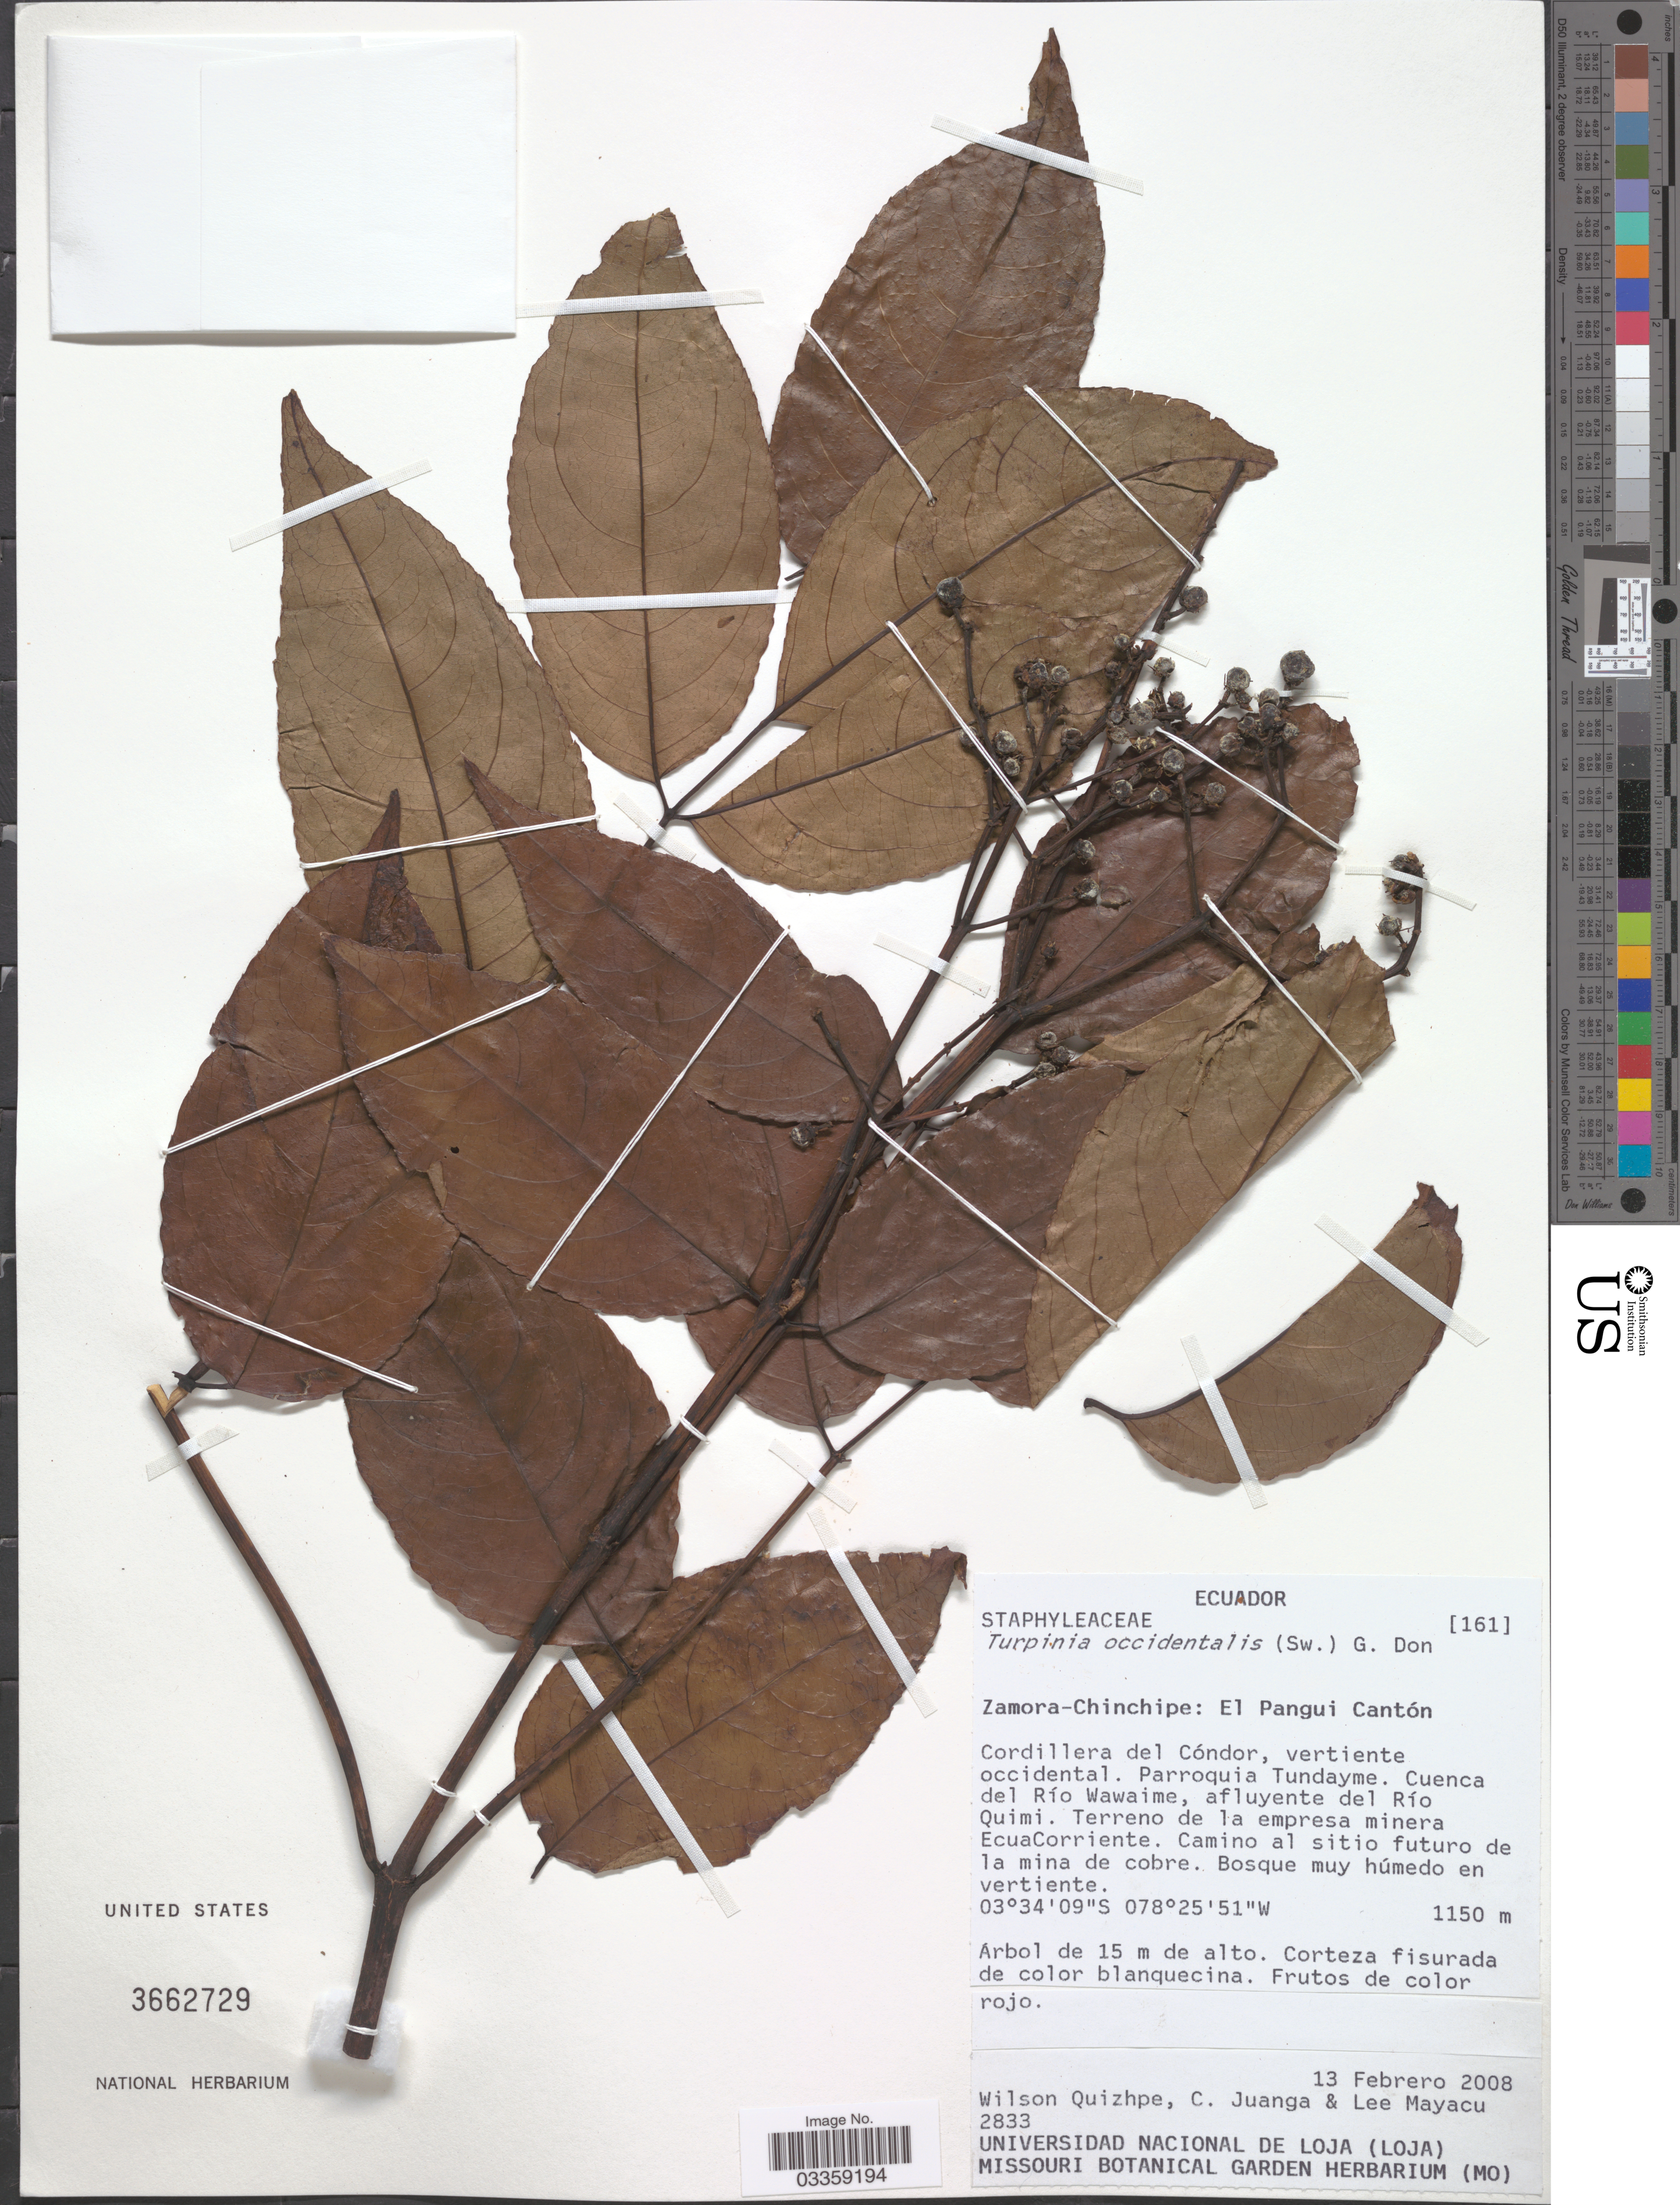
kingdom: Plantae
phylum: Tracheophyta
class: Magnoliopsida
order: Crossosomatales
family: Staphyleaceae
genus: Turpinia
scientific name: Turpinia occidentalis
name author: (Sw.) G. Don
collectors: W. Quizhpe, C. Juanga & Mayacu Lee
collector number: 2833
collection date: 2008-02-13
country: Ecuador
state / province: Zamora-Chinchipe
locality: El Pangui Cantón, Cordillera del Cóndor, vertiente occidental. Parroquia Tundayme. Cuenca del Río Wawaime, afluyente del Río Quimi. Terreno de la empresa minera EcuaCorriente.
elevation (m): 1150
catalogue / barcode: US 3662729